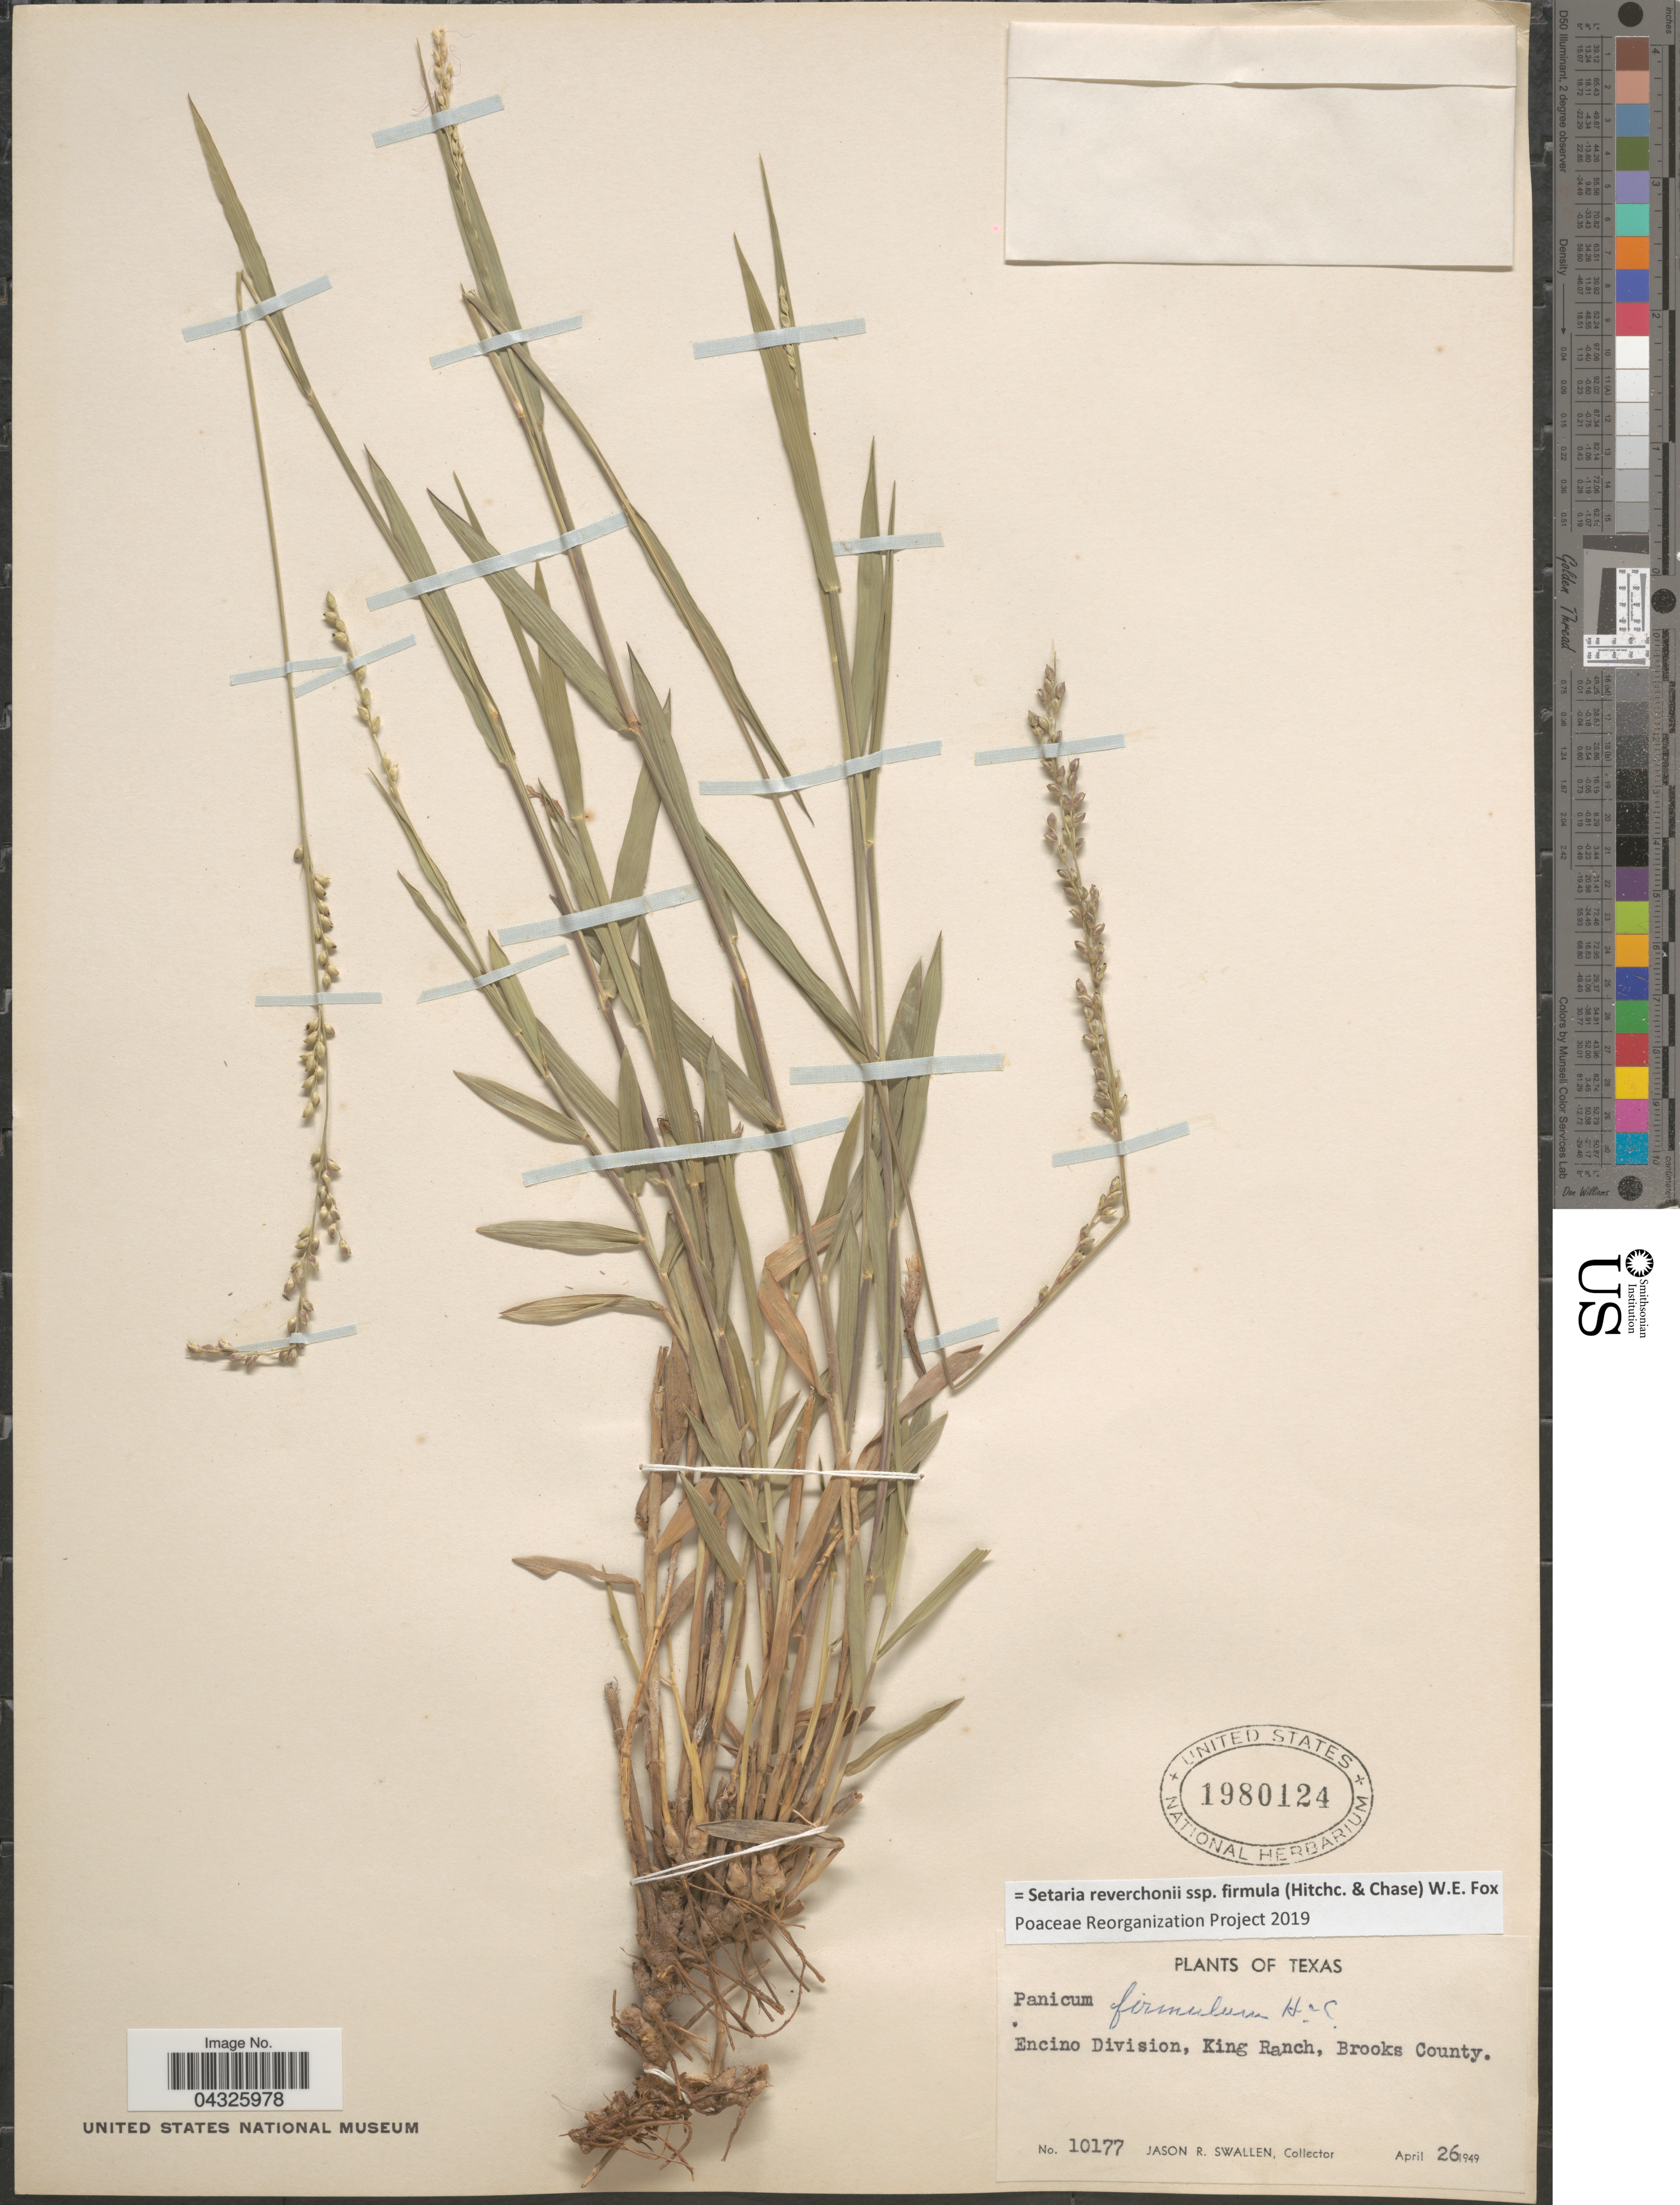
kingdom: Plantae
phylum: Tracheophyta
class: Liliopsida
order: Poales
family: Poaceae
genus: Setaria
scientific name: Setaria reverchonii subsp. firmula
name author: (Hitchc. & Chase) W.E. Fox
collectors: J. R. Swallen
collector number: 10177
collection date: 1949-04-26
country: United States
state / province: Texas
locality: Encino Division, King Ranch, Brooks County.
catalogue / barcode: US 1980124